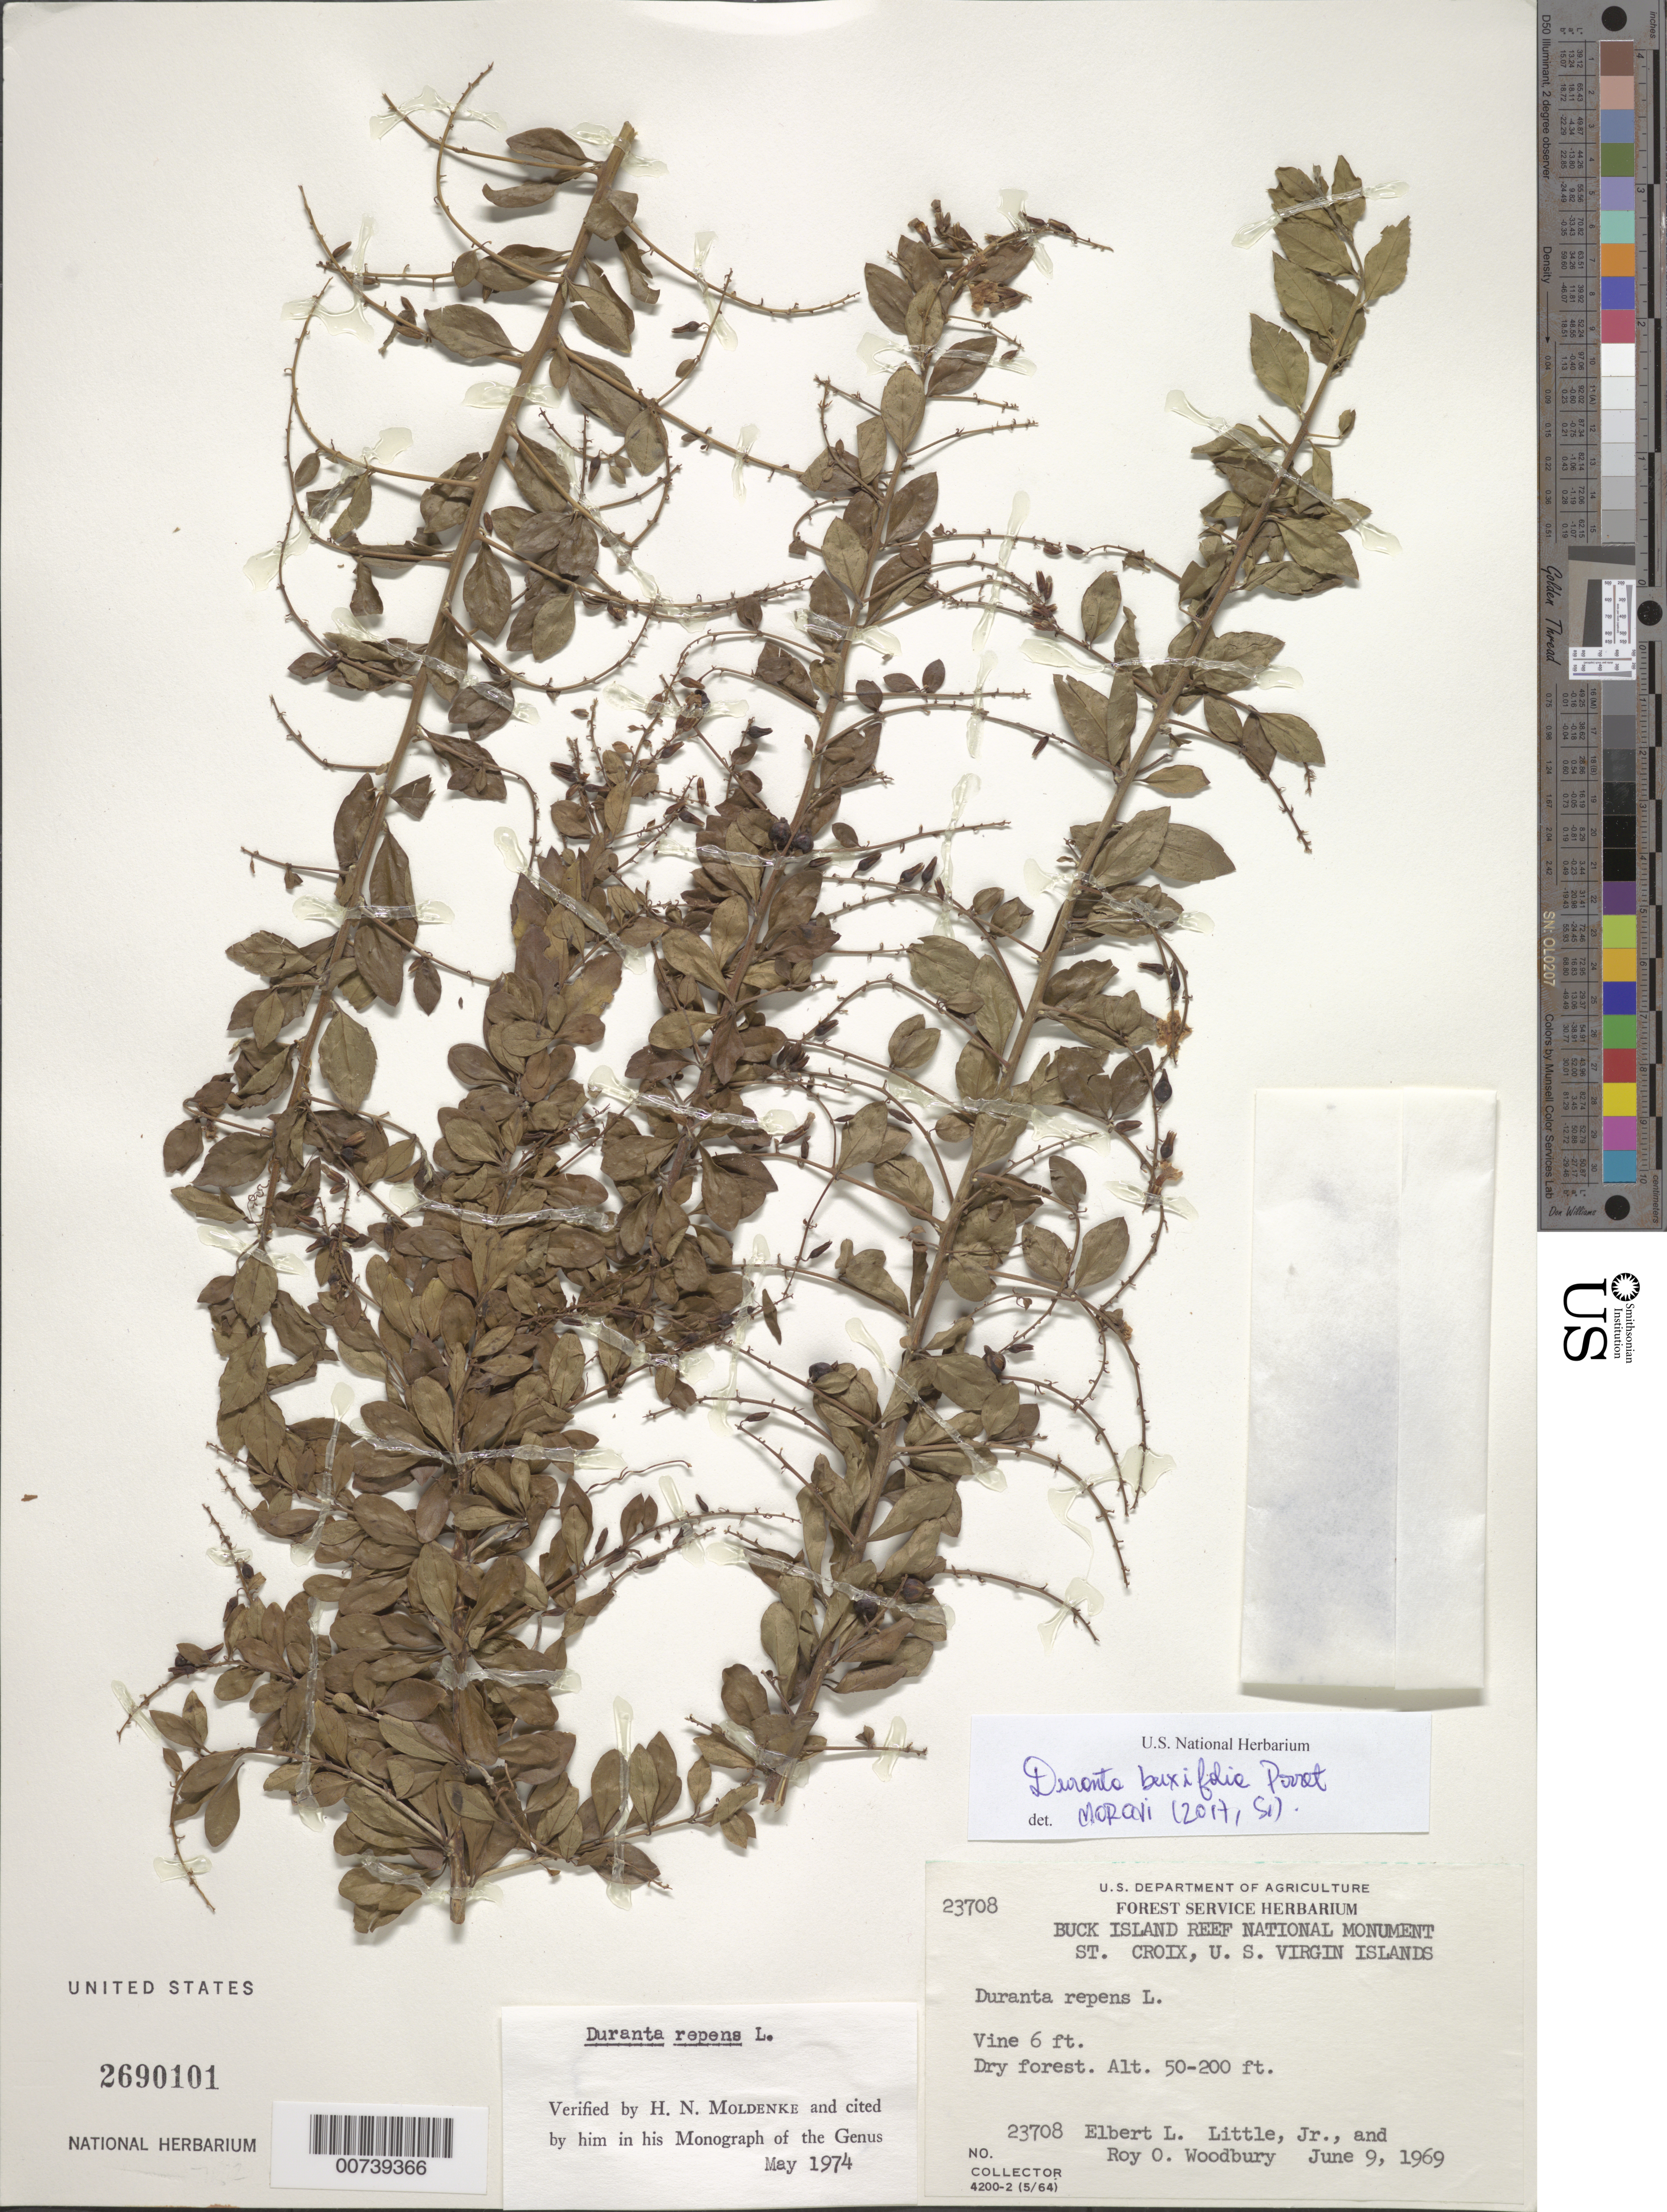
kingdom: Plantae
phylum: Tracheophyta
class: Magnoliopsida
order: Lamiales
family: Verbenaceae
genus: Duranta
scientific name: Duranta erecta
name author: L.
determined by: Moldenke, H. N.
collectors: E. L. Little & R. O. Woodbury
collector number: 23708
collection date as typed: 09 Jun 1969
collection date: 1969-06-09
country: U.S. Virgin Islands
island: St. Croix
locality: Buck Island National Monument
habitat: Dry forest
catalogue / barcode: US 2690101